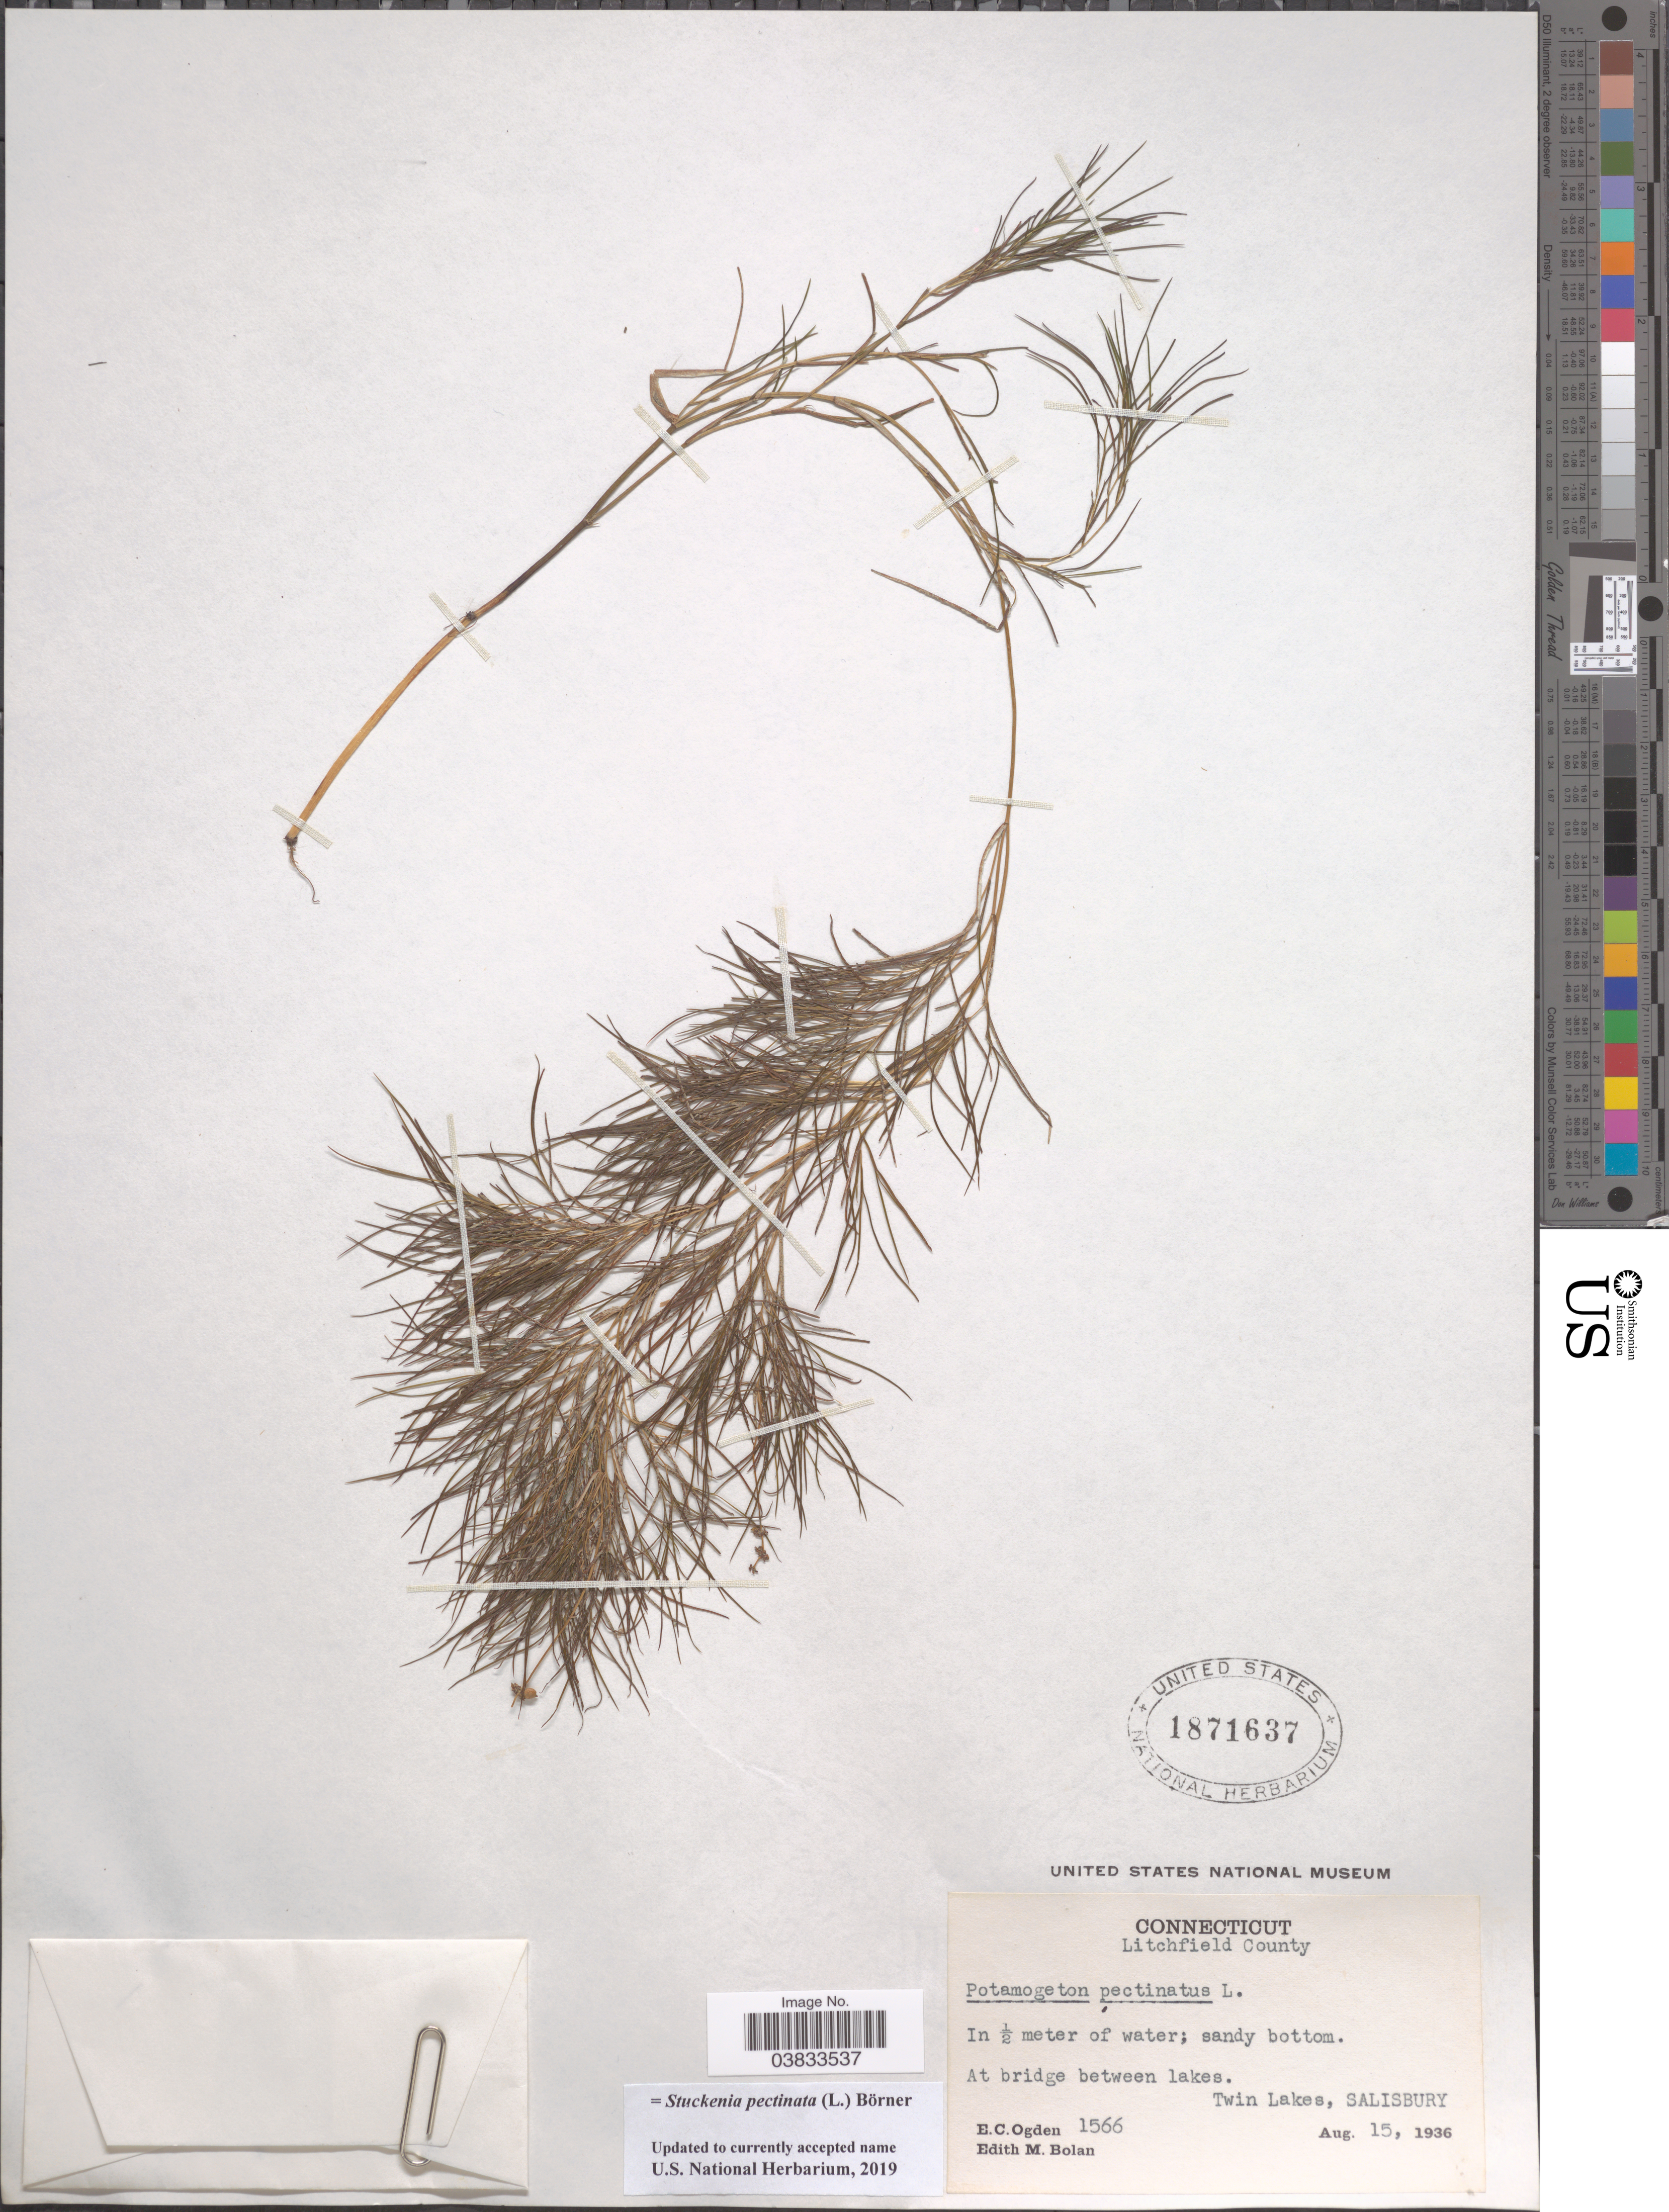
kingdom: Plantae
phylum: Tracheophyta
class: Liliopsida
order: Alismatales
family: Potamogetonaceae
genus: Stuckenia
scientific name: Stuckenia pectinata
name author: (L.) Börner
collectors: E. Ogden & E. Bolan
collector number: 1566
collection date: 1936-08-15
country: United States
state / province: Connecticut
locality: Litchfield County. At bridge between lakes. Twin Lakes, Salisbury.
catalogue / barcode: US 1871637